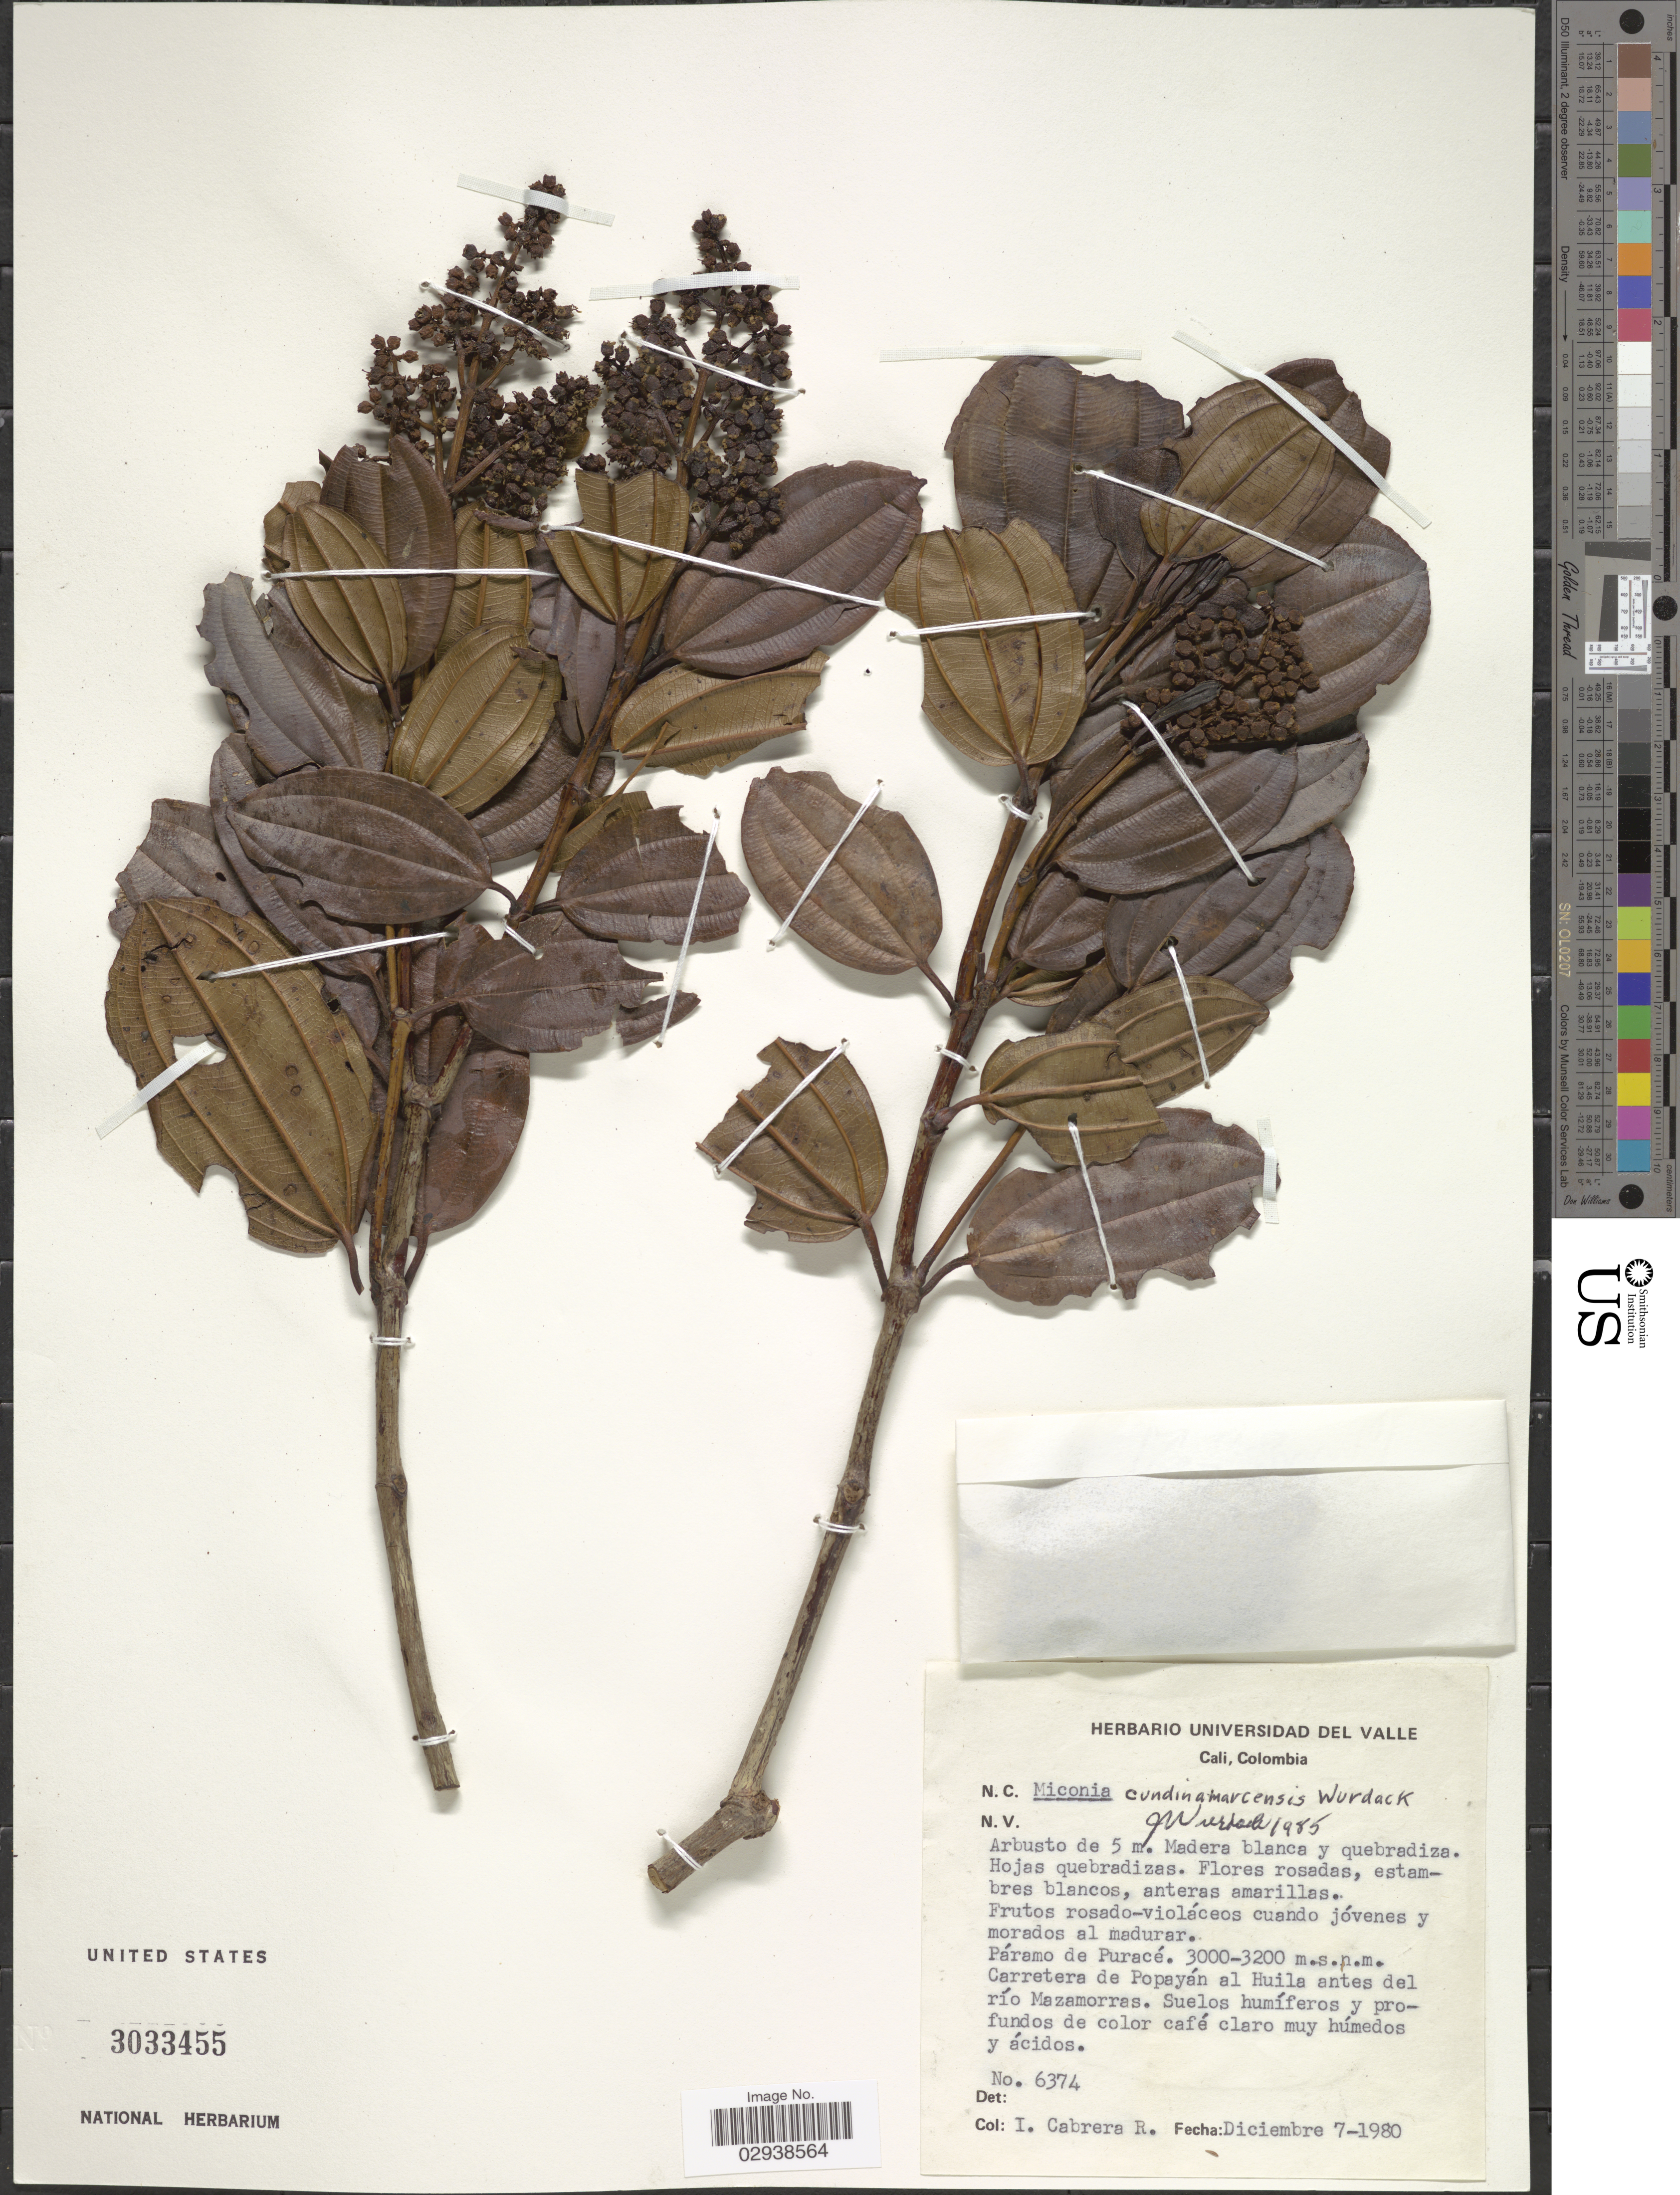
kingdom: Plantae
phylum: Tracheophyta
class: Magnoliopsida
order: Myrtales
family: Melastomataceae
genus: Miconia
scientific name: Miconia cundinamarcensis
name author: Wurdack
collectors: I. Cabrera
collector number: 6374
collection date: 1980-12-07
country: Colombia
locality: Páramo de Puracé, Carretera de Popayán al Huila antes del río Mazamorras.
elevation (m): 3000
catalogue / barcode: US 3033455